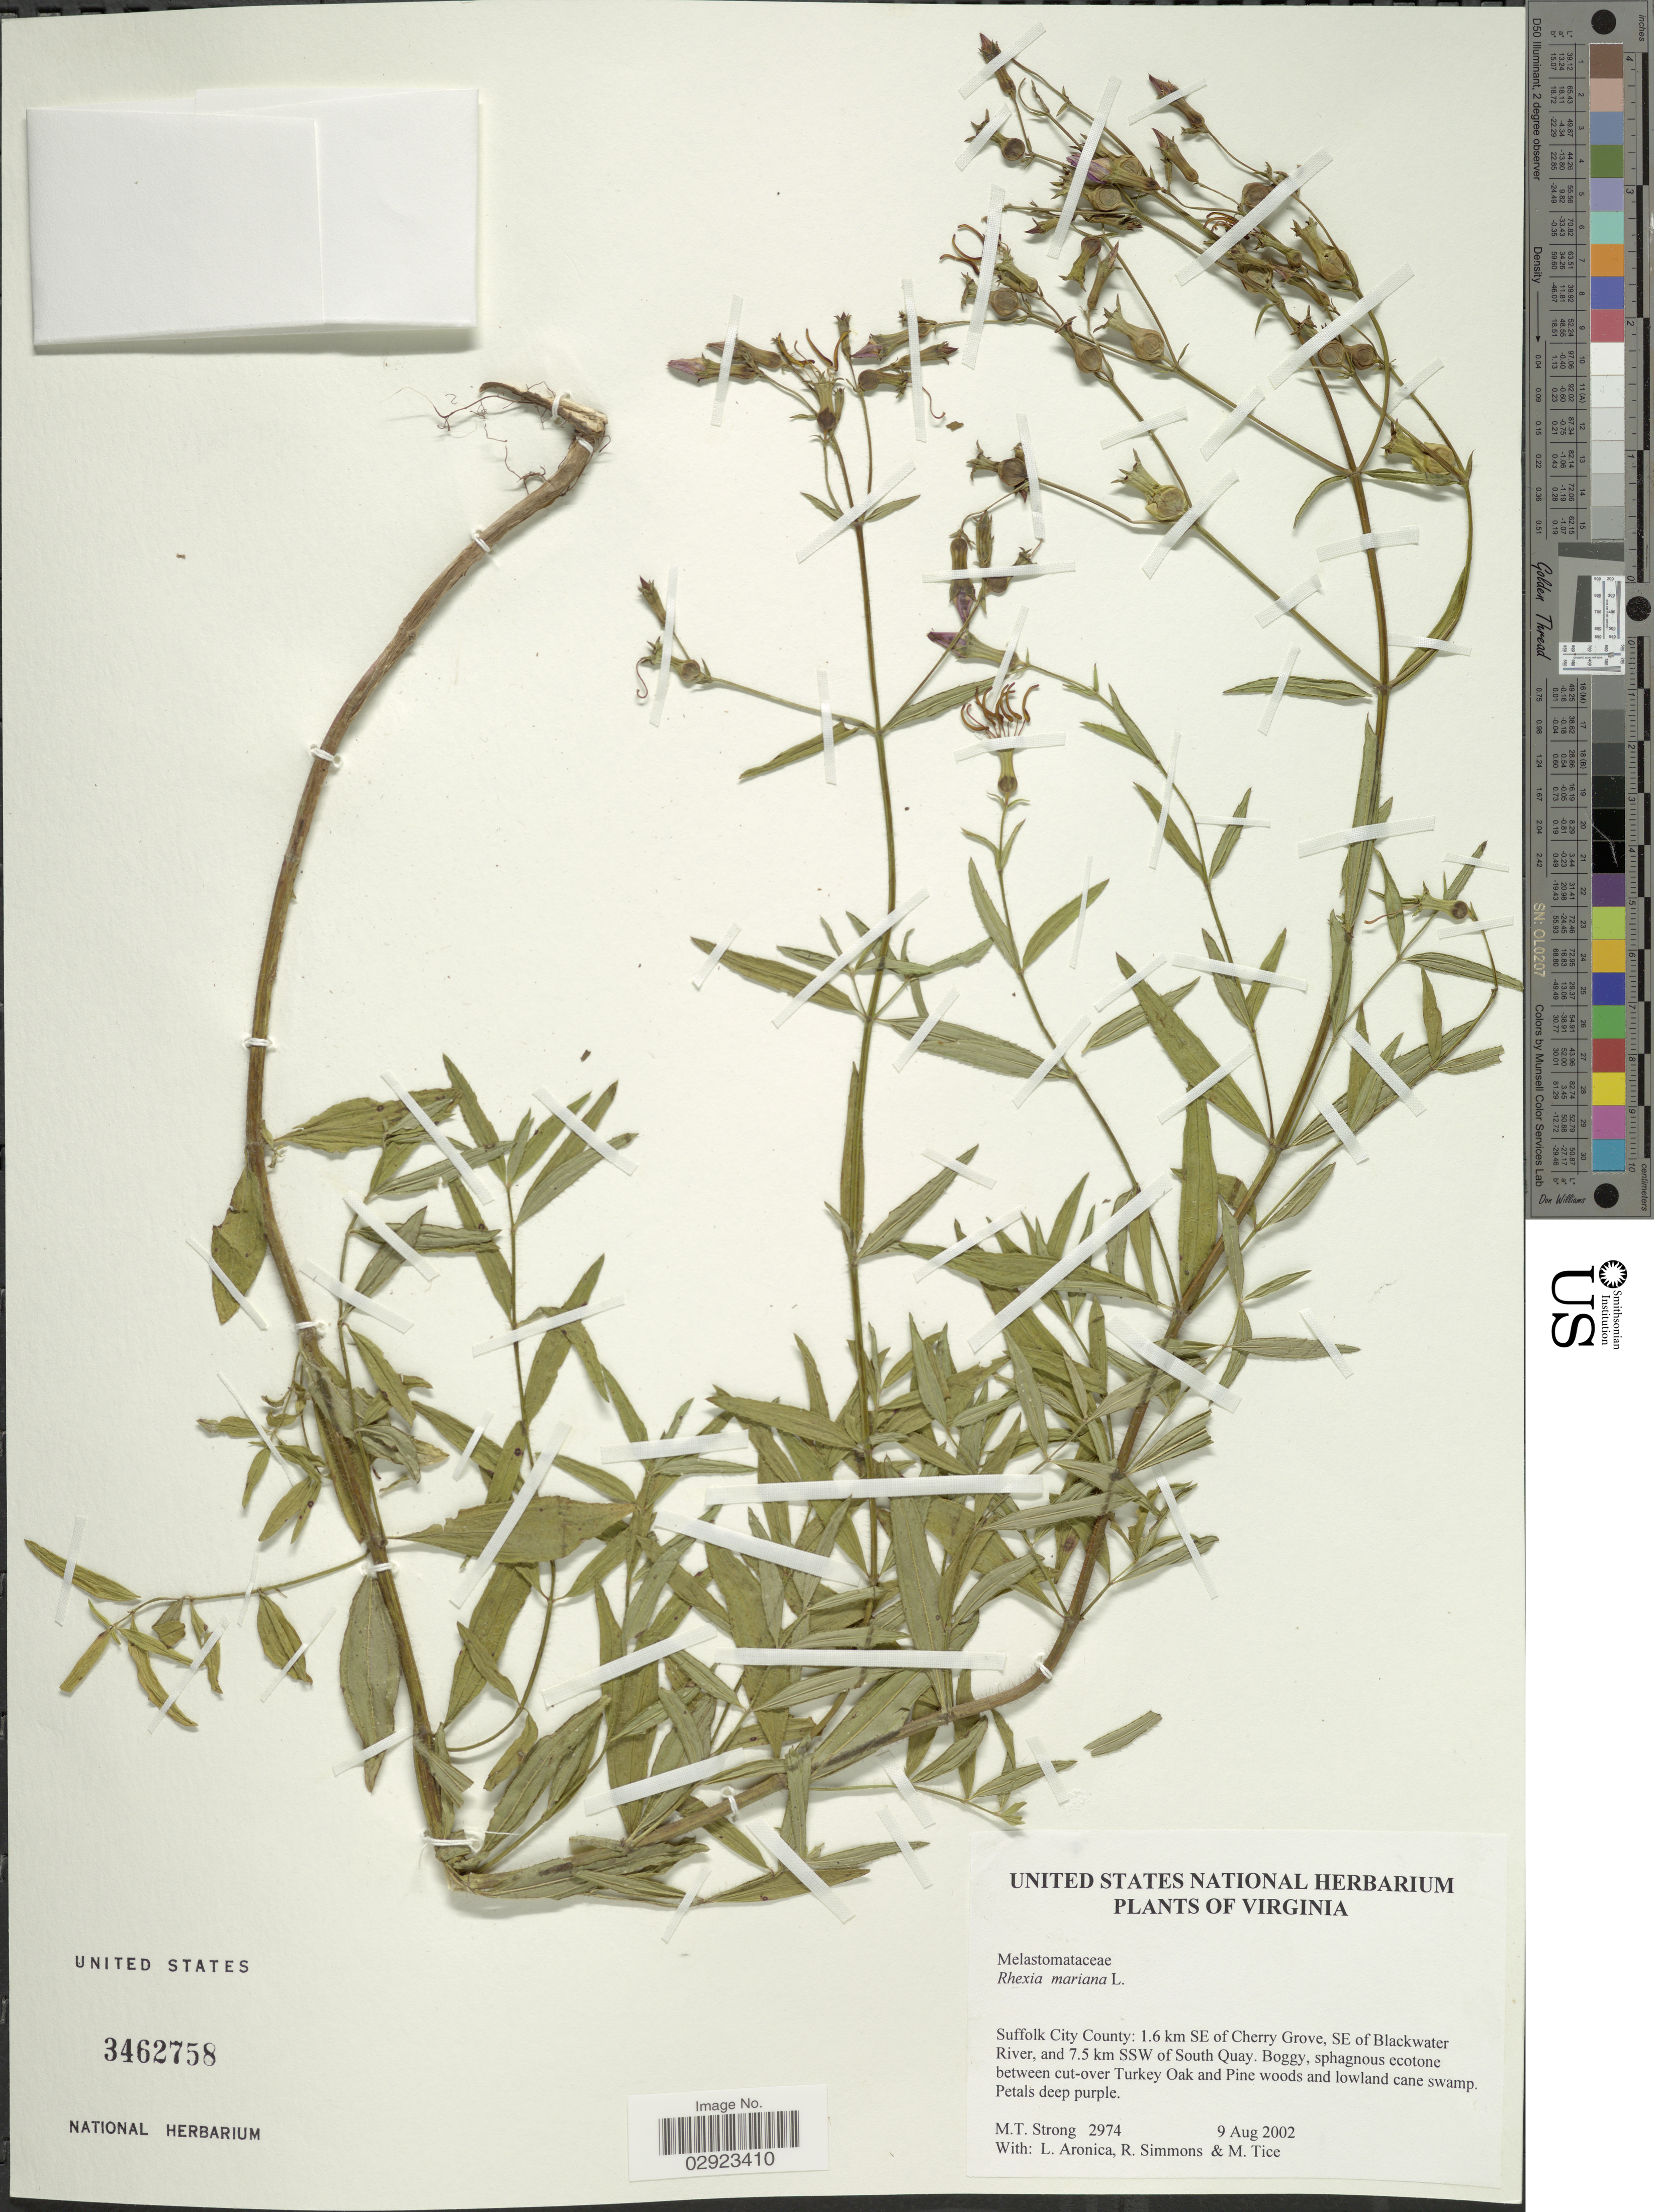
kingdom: Plantae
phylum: Tracheophyta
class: Magnoliopsida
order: Myrtales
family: Melastomataceae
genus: Rhexia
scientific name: Rhexia mariana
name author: L.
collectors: M. T. Strong, L. Aronica, R. Simmons & M. Tice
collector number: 2974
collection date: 2002-08-09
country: United States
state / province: Virginia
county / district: City of Suffolk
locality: Suffolk City County: 1.6 km SE of Cherry Grove, SE of Blackwater River, and 7.5 km SSW of South Quay.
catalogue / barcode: US 3462758